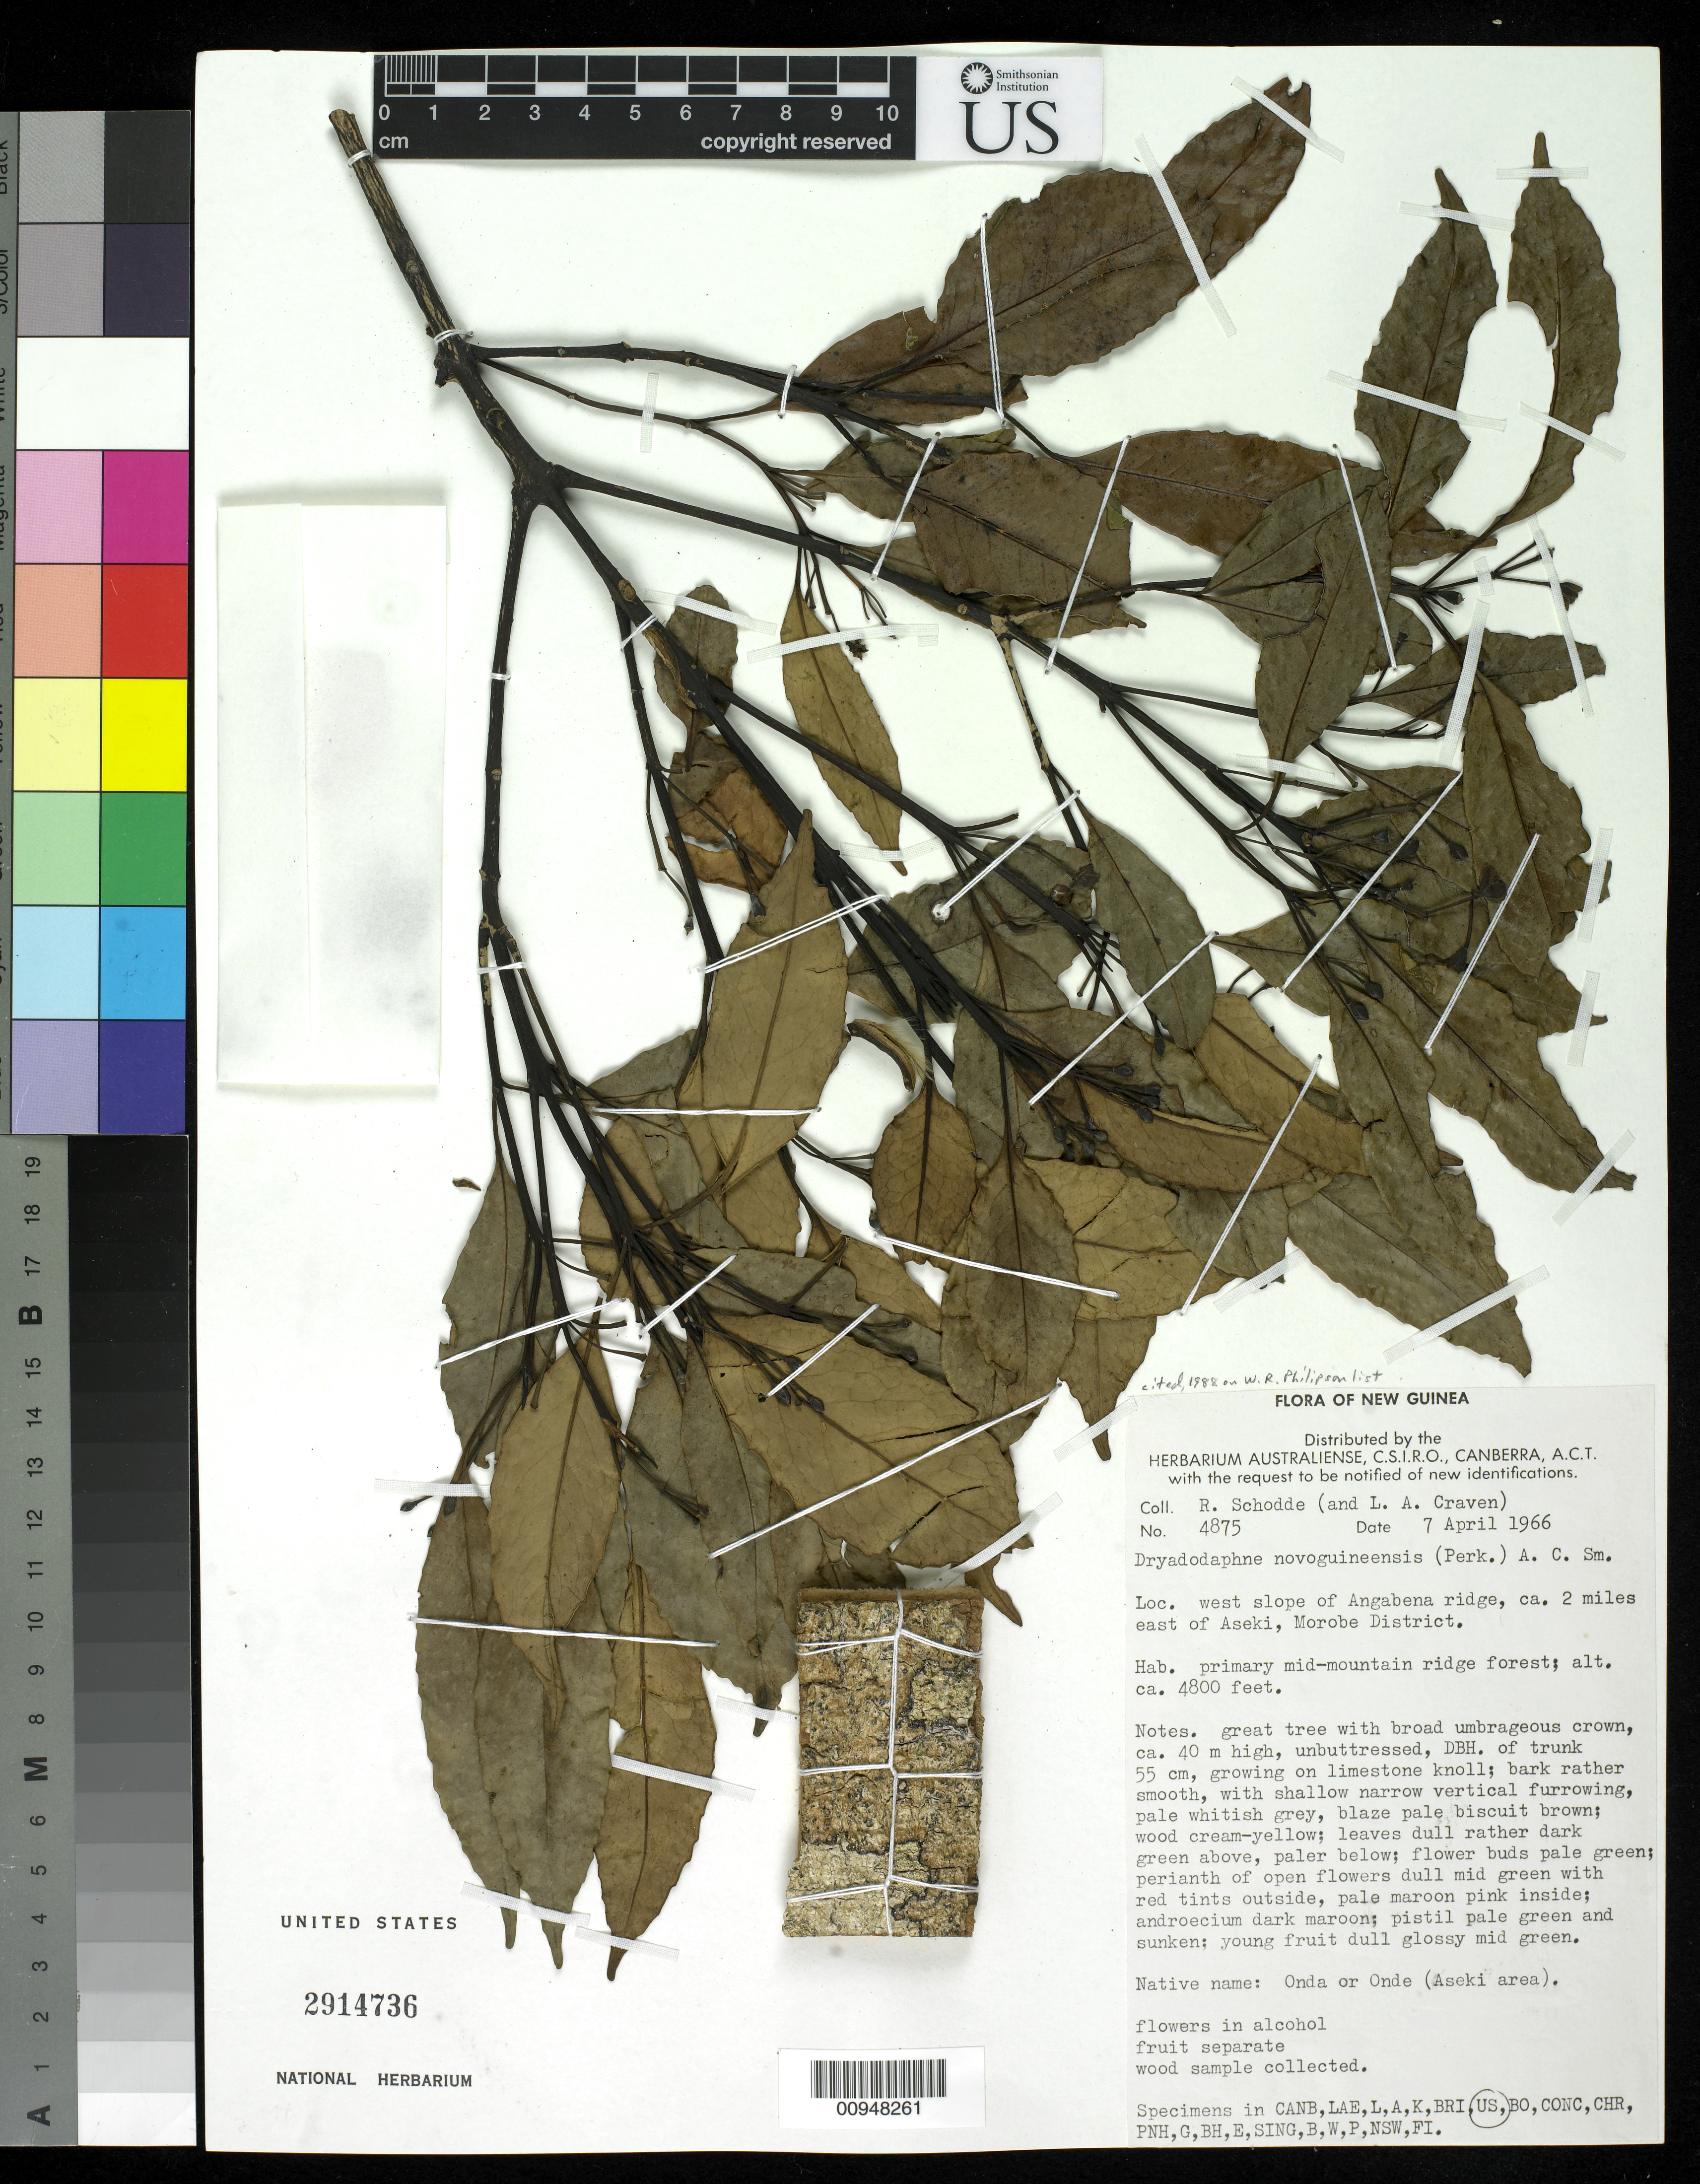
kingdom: Plantae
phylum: Tracheophyta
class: Magnoliopsida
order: Laurales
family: Atherospermataceae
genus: Dryadodaphne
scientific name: Dryadodaphne novoguineensis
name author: (Perkins) A.C. Sm.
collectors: R. Schodde & L. A. Craven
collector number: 4875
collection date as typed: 07 Apr 1966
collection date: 1966-04-07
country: Papua New Guinea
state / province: Morobe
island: New Guinea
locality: W slope of Angabena Ridge, circa 2 miles E of Aseki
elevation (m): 1463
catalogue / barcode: US 2914736